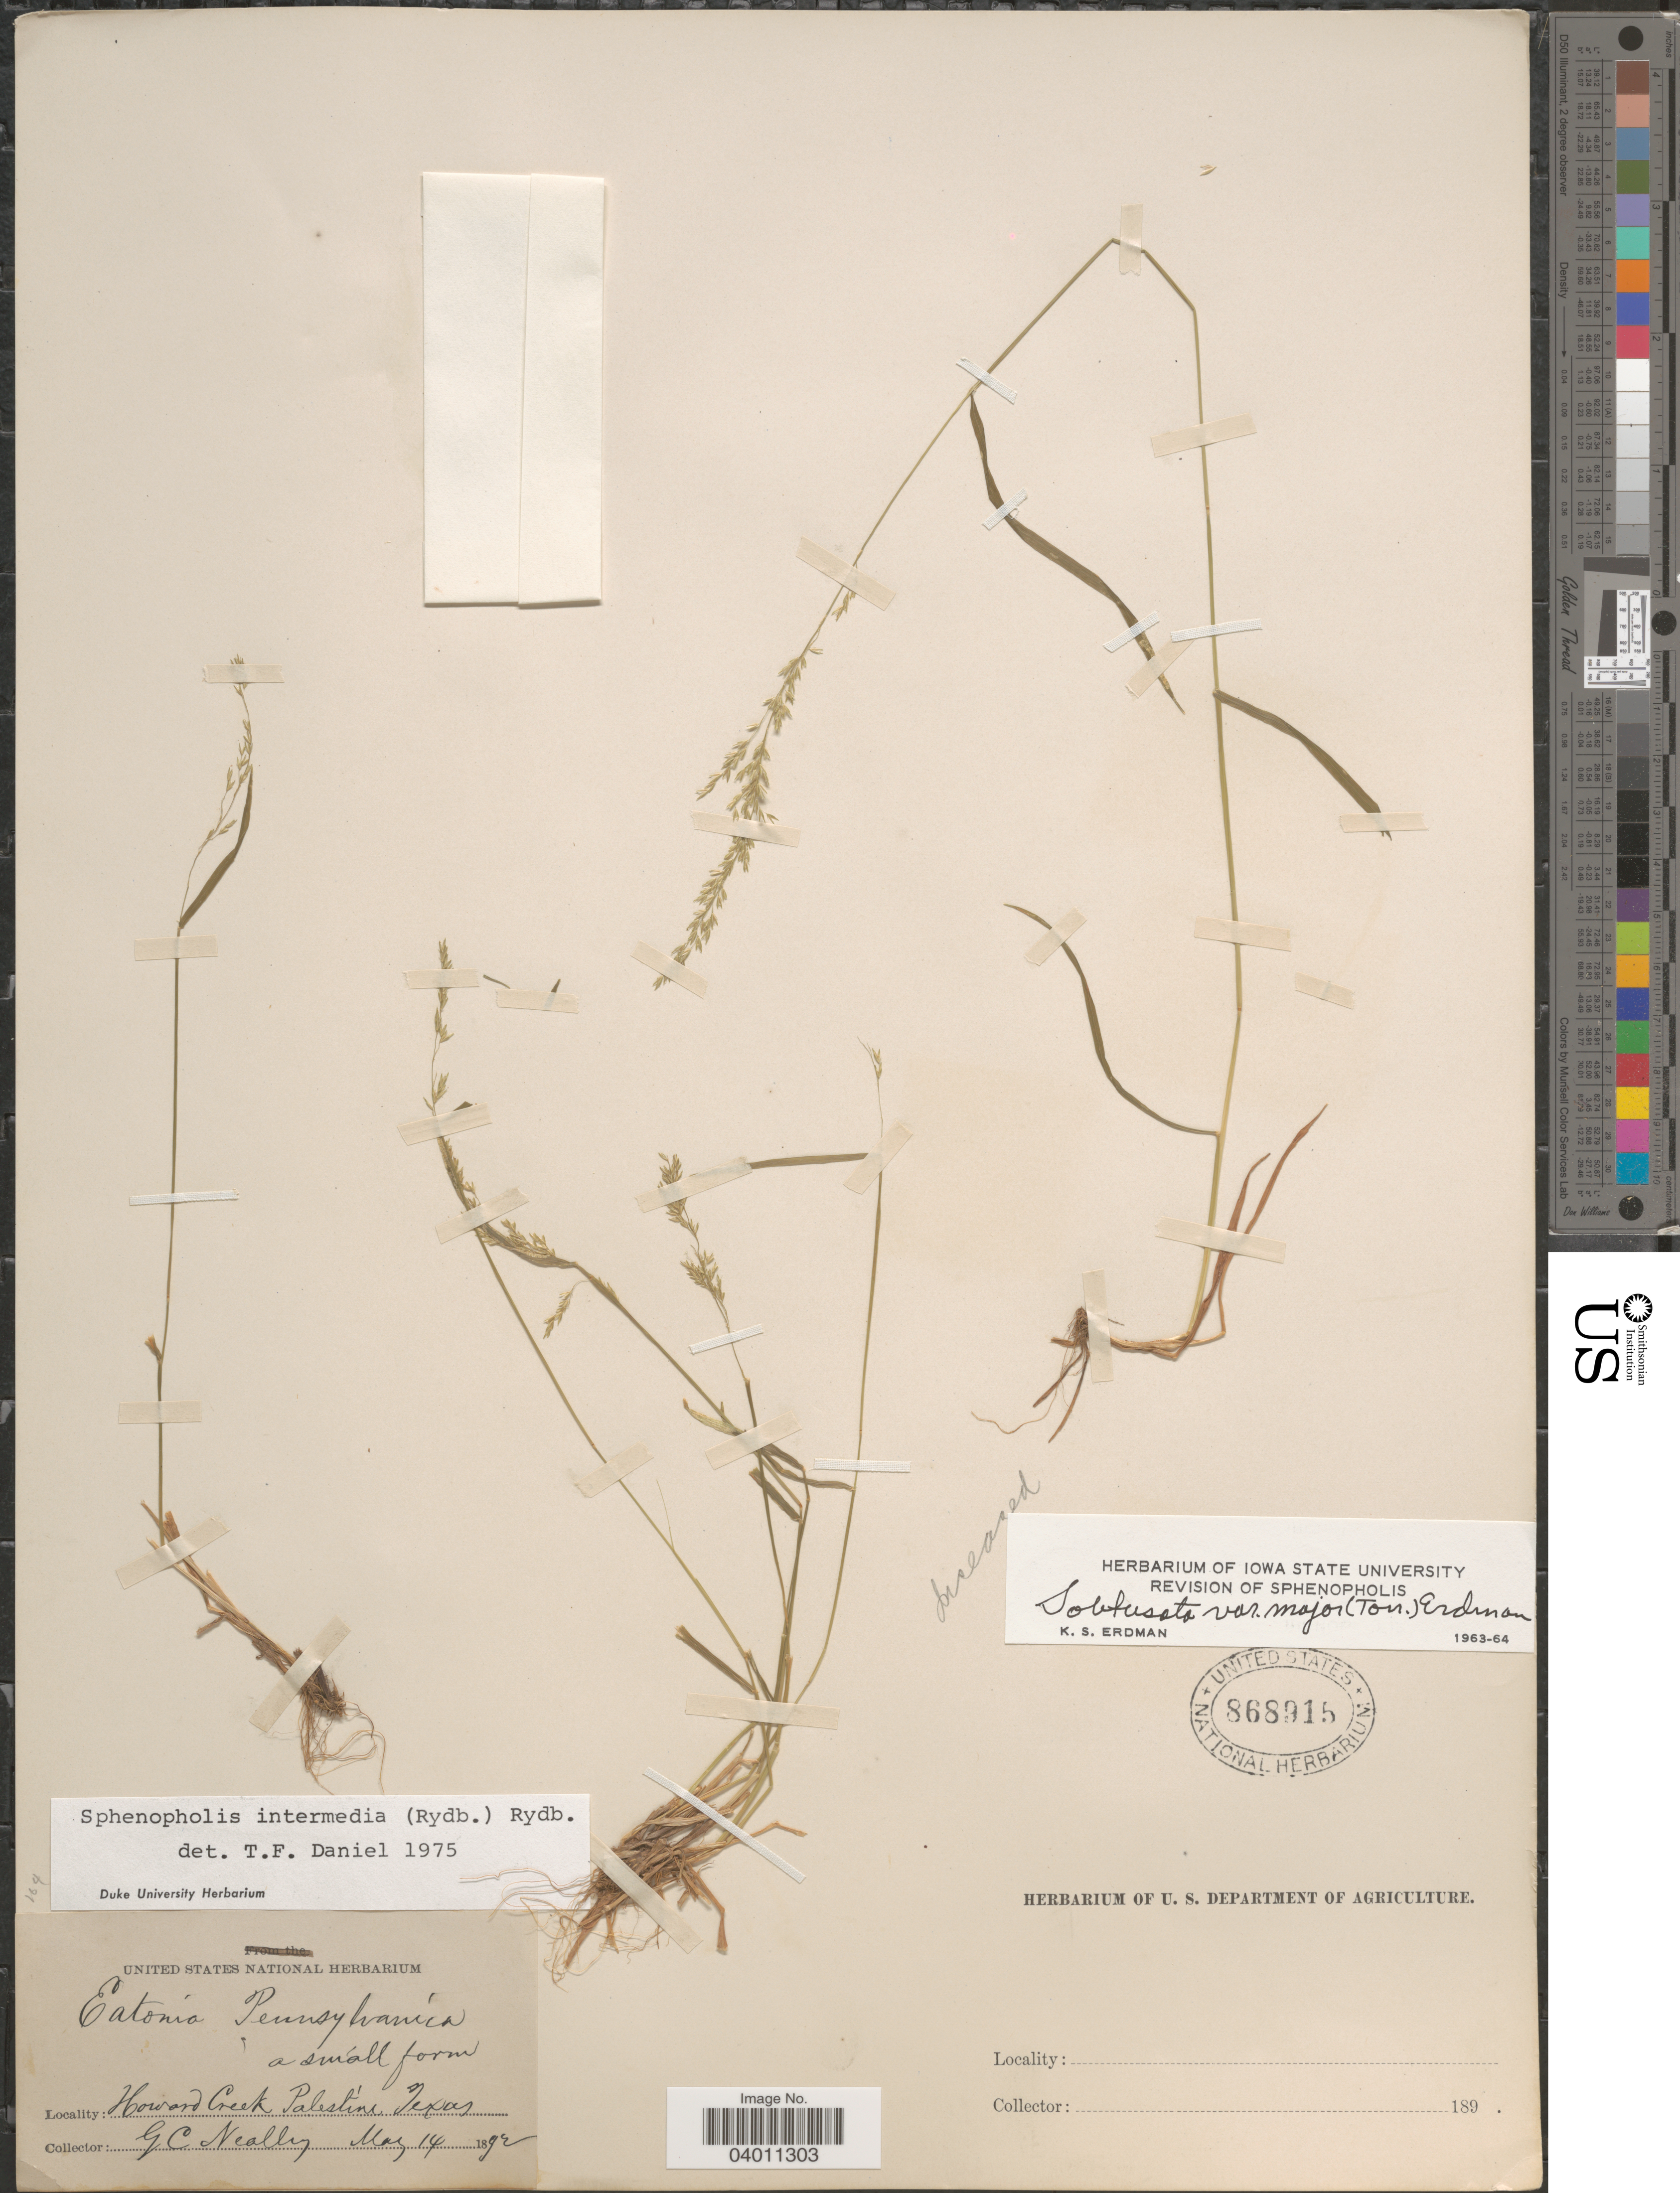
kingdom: Plantae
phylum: Tracheophyta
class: Liliopsida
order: Poales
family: Poaceae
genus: Sphenopholis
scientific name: Sphenopholis intermedia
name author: (Rydb.) Rydb.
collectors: G. Neally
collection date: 1892-05-14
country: United States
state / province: Texas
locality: Howard Creek Palestine.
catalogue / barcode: US 868915